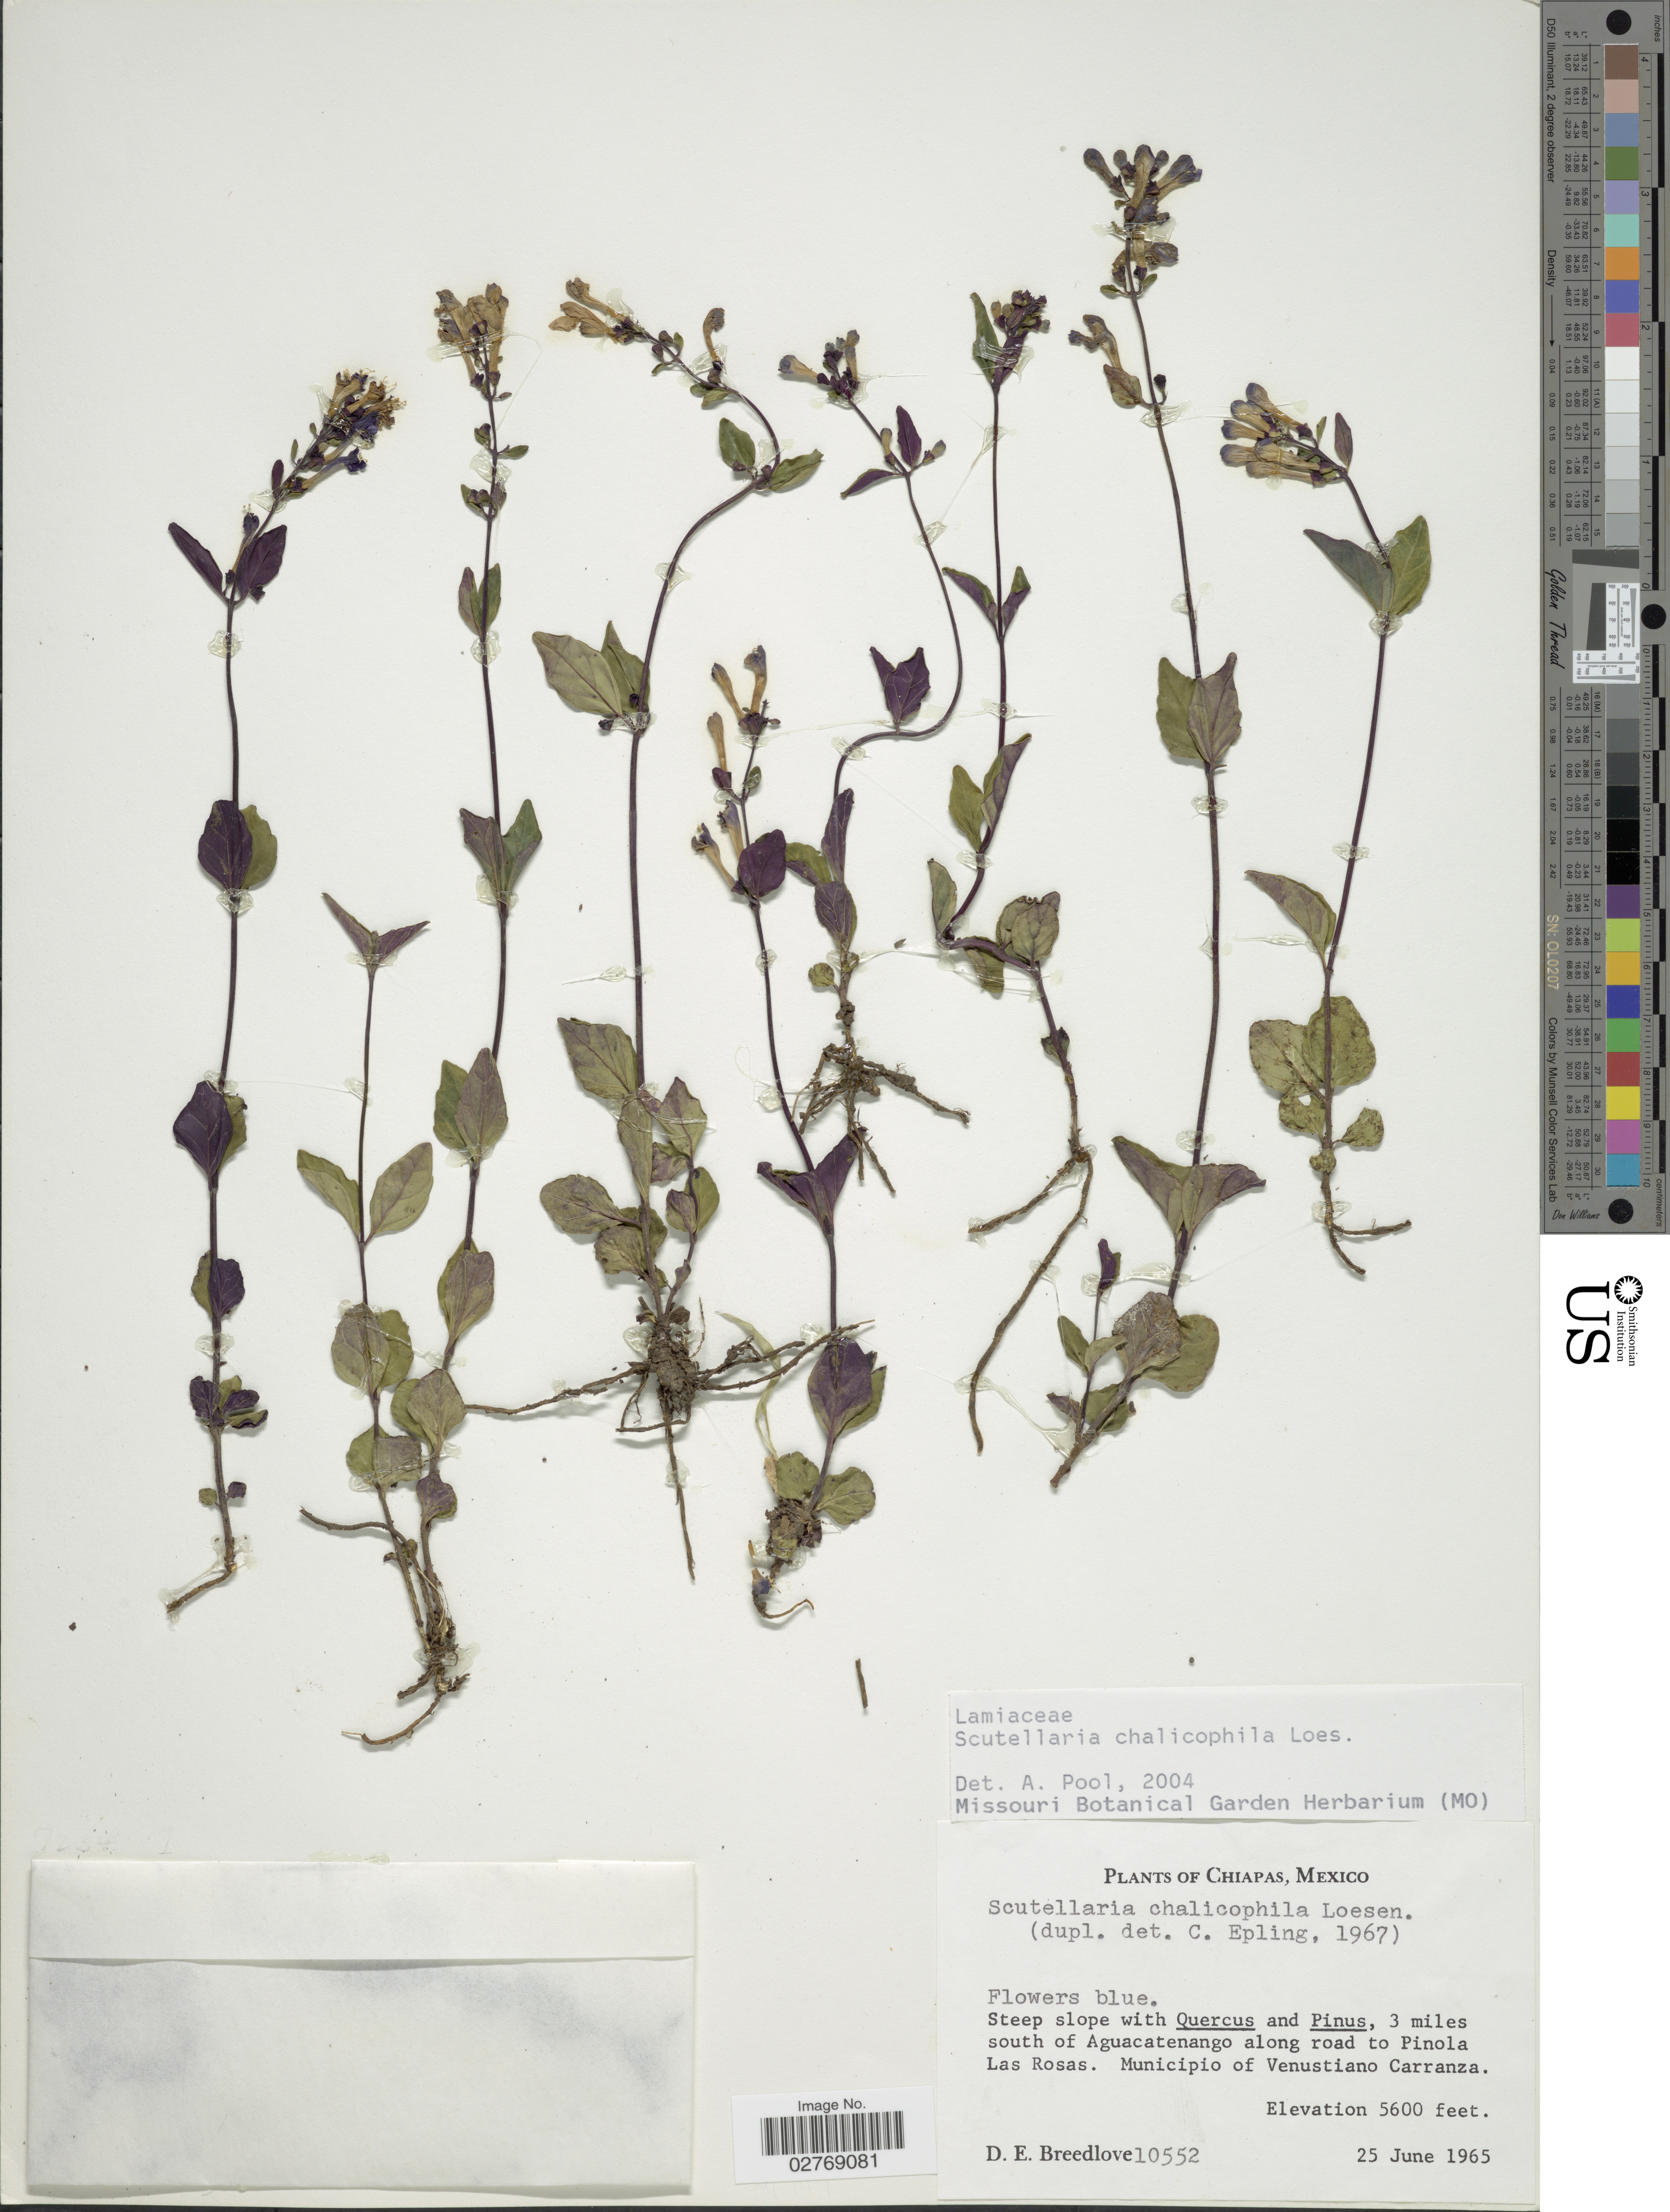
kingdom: Plantae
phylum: Tracheophyta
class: Magnoliopsida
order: Lamiales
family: Lamiaceae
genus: Scutellaria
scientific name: Scutellaria chalicophila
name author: Loes.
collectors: D. E. Breedlove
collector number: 10552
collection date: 1965-06-25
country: Mexico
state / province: Chiapas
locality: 3 miles south of Aguacatenango along road to Pinola Las Rosas, Municipio of Venustiano Carranza.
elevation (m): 1707